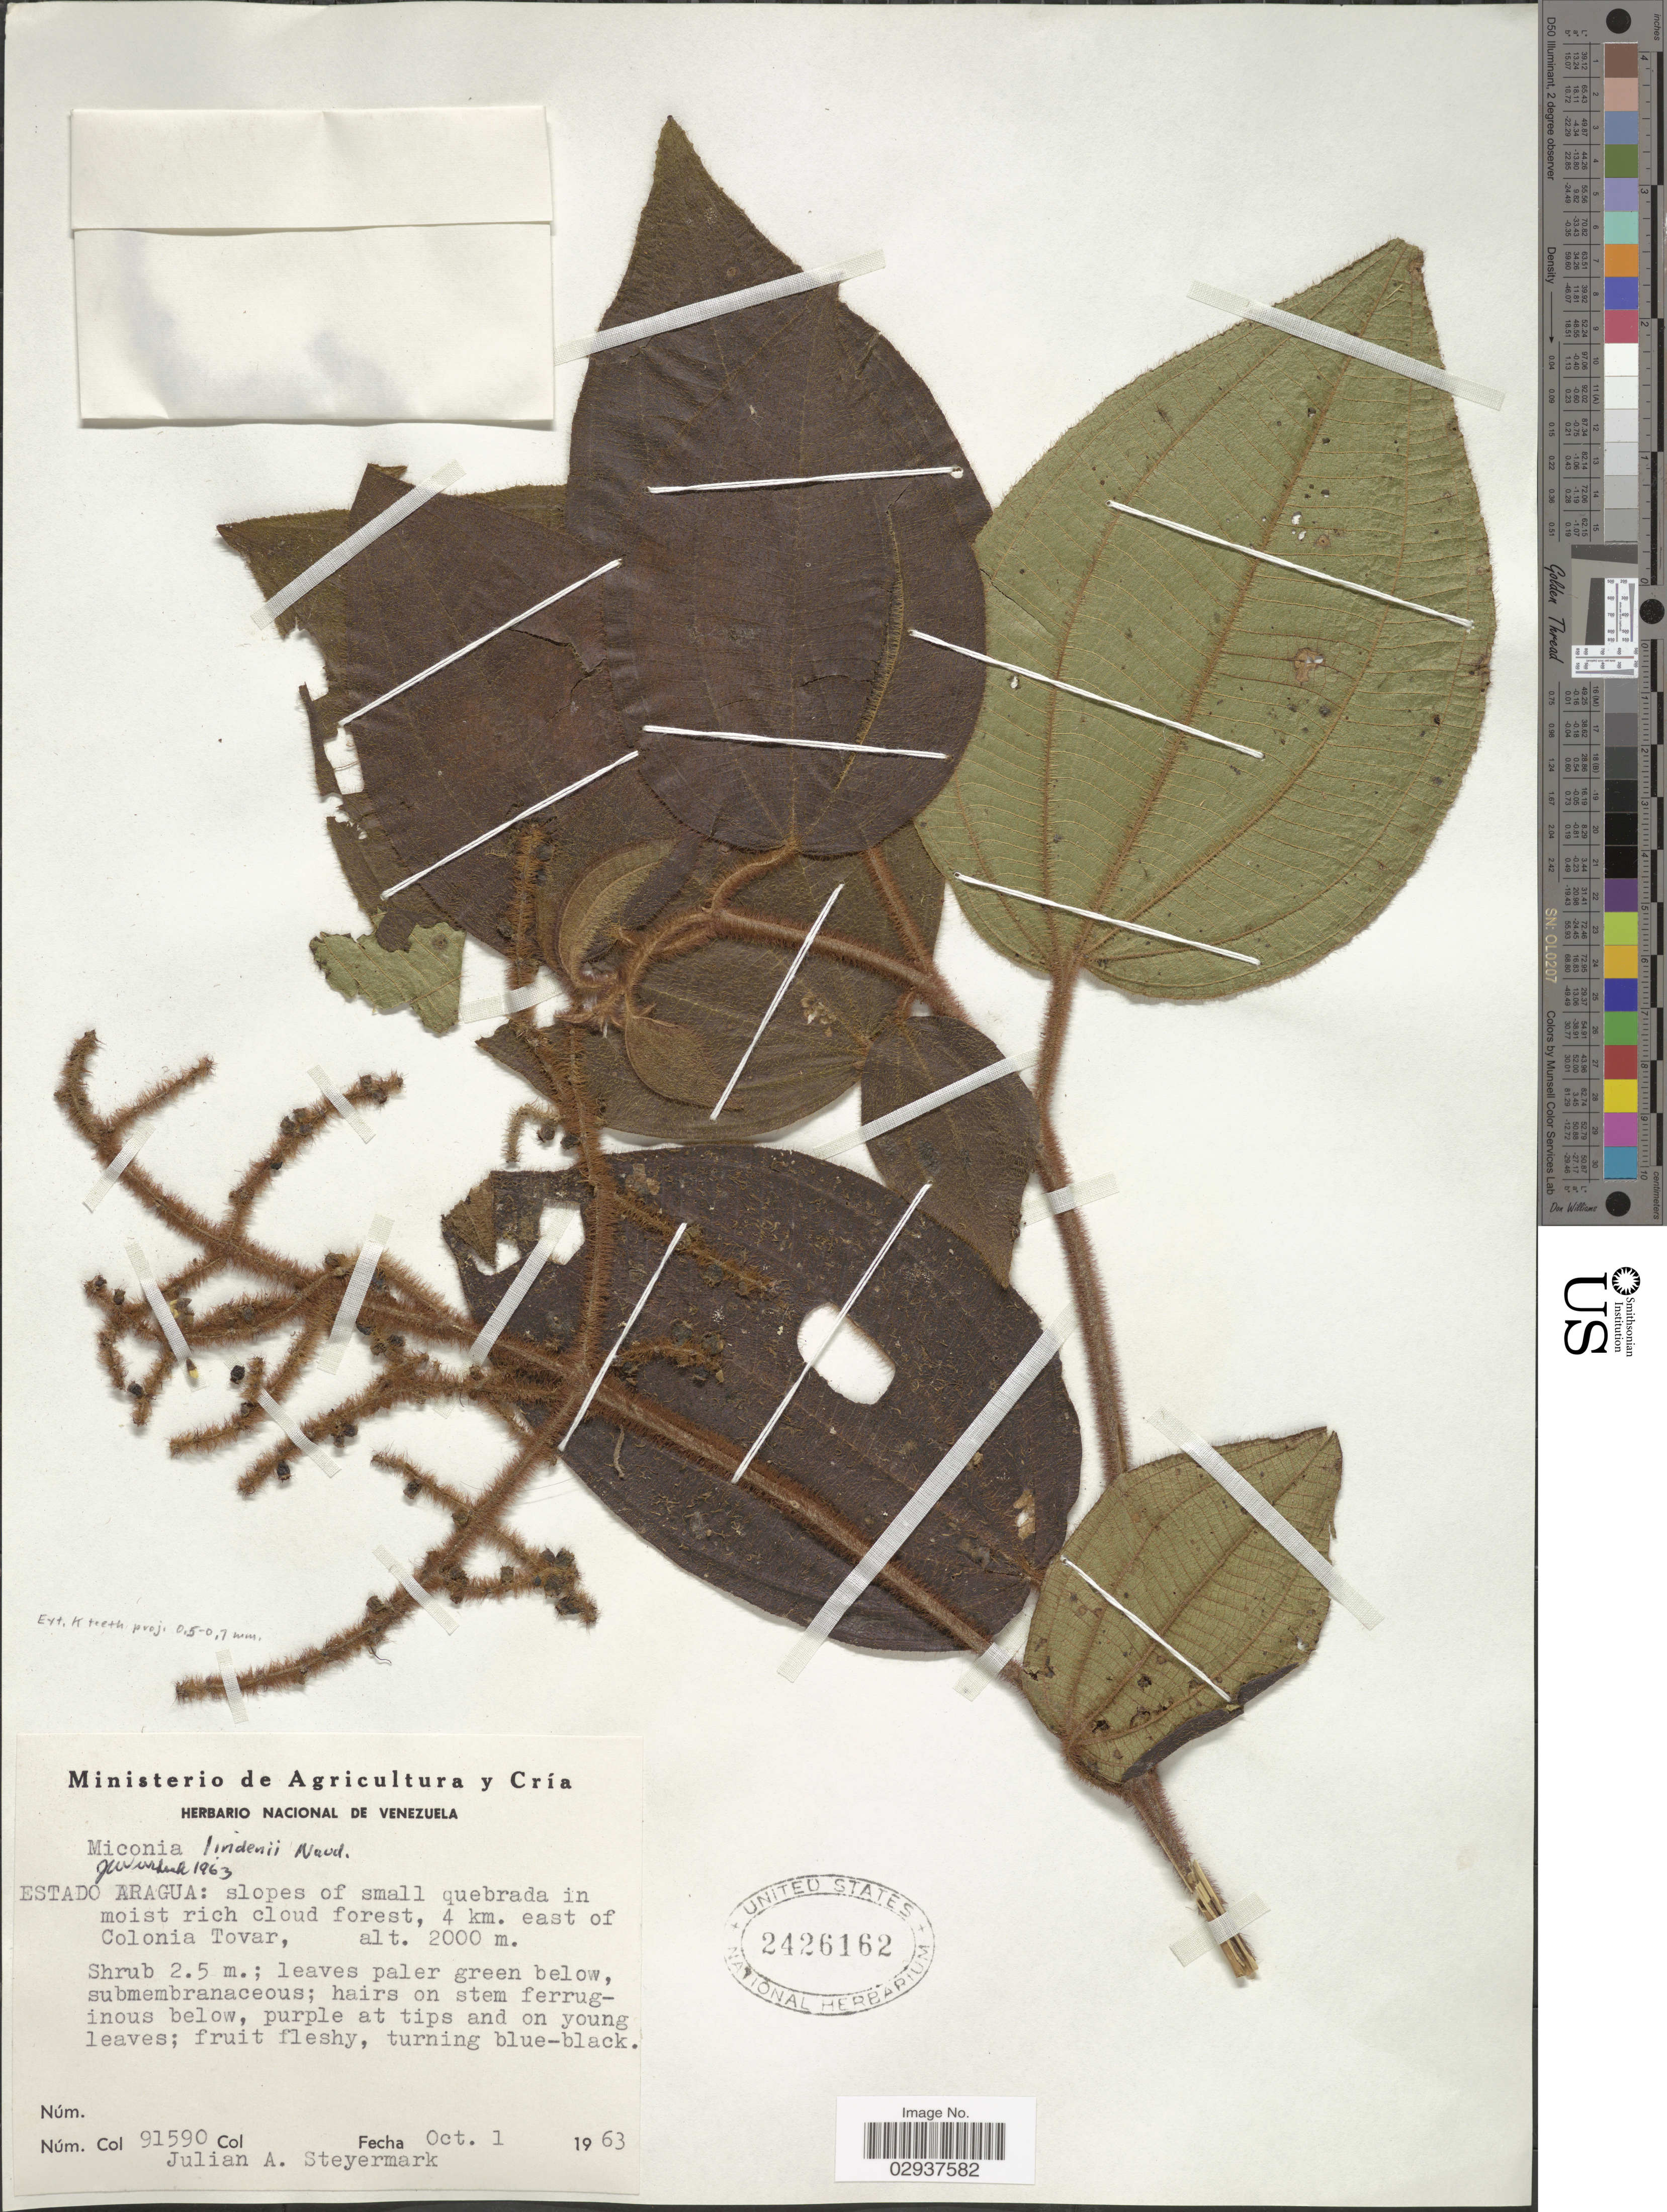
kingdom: Plantae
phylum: Tracheophyta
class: Magnoliopsida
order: Myrtales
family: Melastomataceae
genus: Miconia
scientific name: Miconia chaetodon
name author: Naudin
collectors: J. Steyermark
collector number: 91590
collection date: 1963-10-01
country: Venezuela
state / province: Aragua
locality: Slopes of small quebrada in moist rich cloud forest, 4 km. east of Colonia Tovar.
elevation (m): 2000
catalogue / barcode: US 2426162